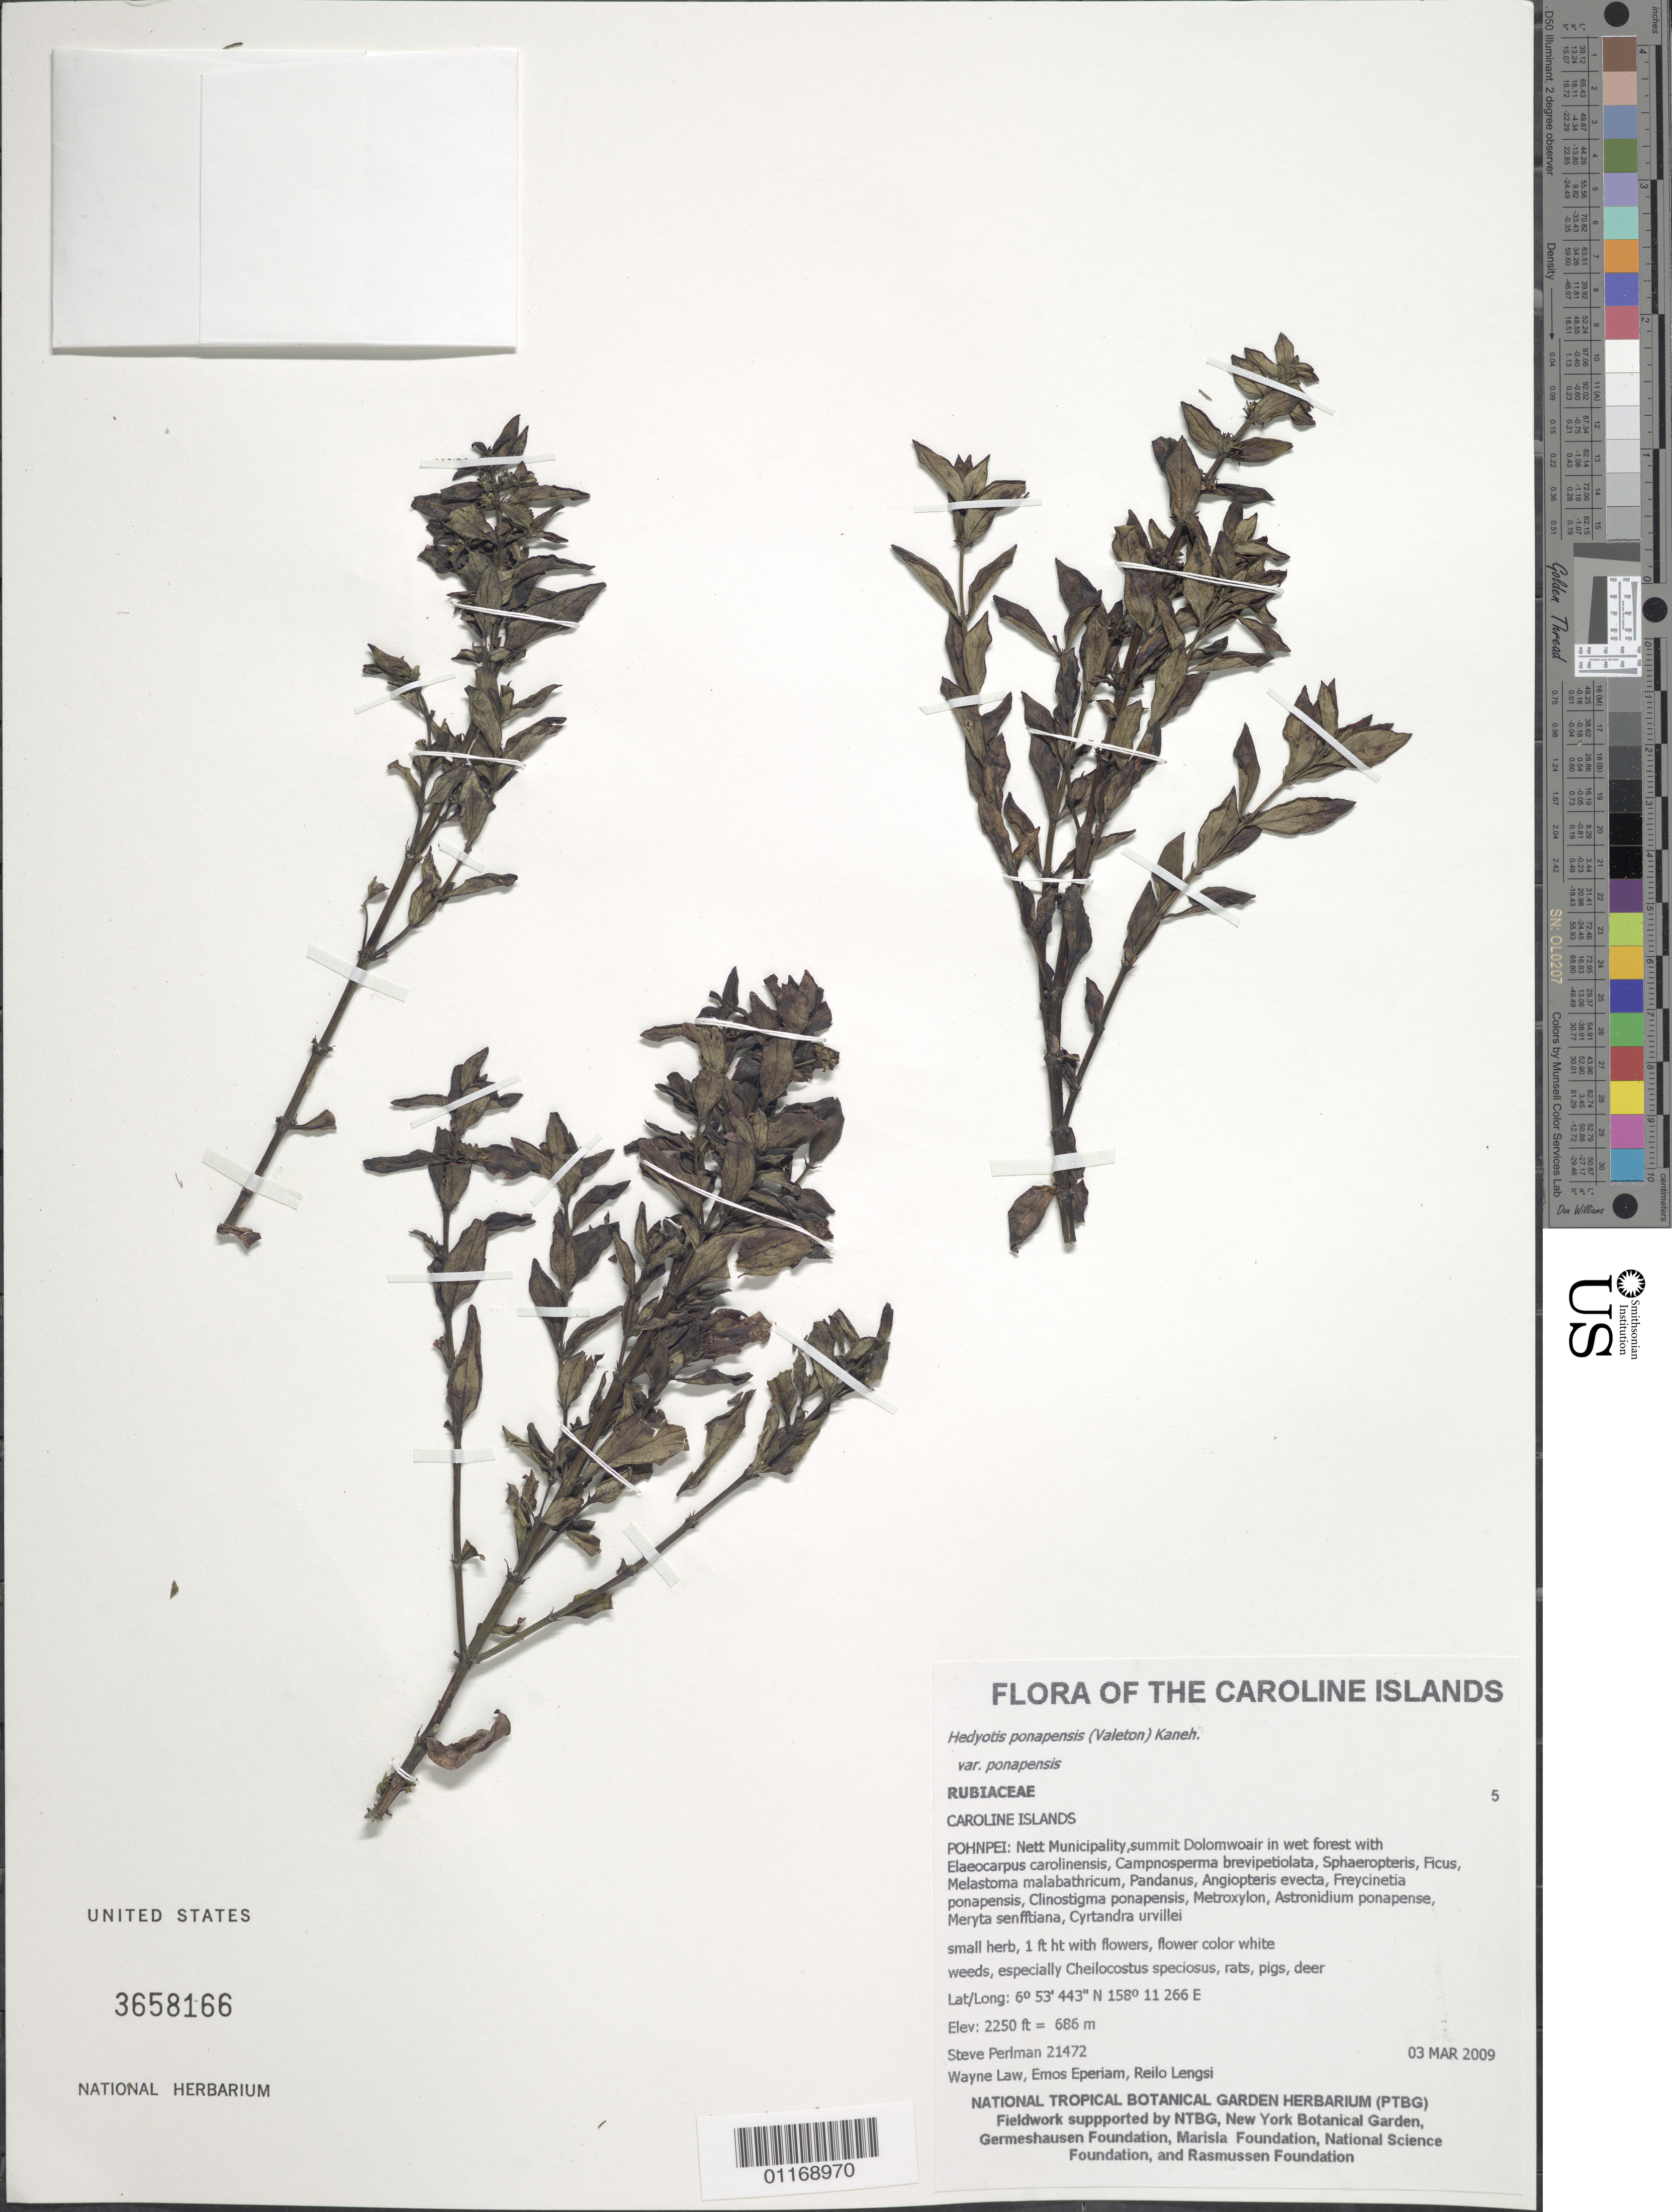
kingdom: Plantae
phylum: Tracheophyta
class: Magnoliopsida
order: Gentianales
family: Rubiaceae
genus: Hedyotis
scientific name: Hedyotis ponapensis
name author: (Valeton) Kaneh.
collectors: S. P. Perlman, P. Eperiam, W. Law & R. Lengsi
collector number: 21472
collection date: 2009-03-03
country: Micronesia, Federated States of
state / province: Pohnpei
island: Pohnpei [Ponape]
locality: Nett Municipality, summit Dolomwoair.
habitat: Wet forest.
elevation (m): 686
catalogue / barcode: US 3658166